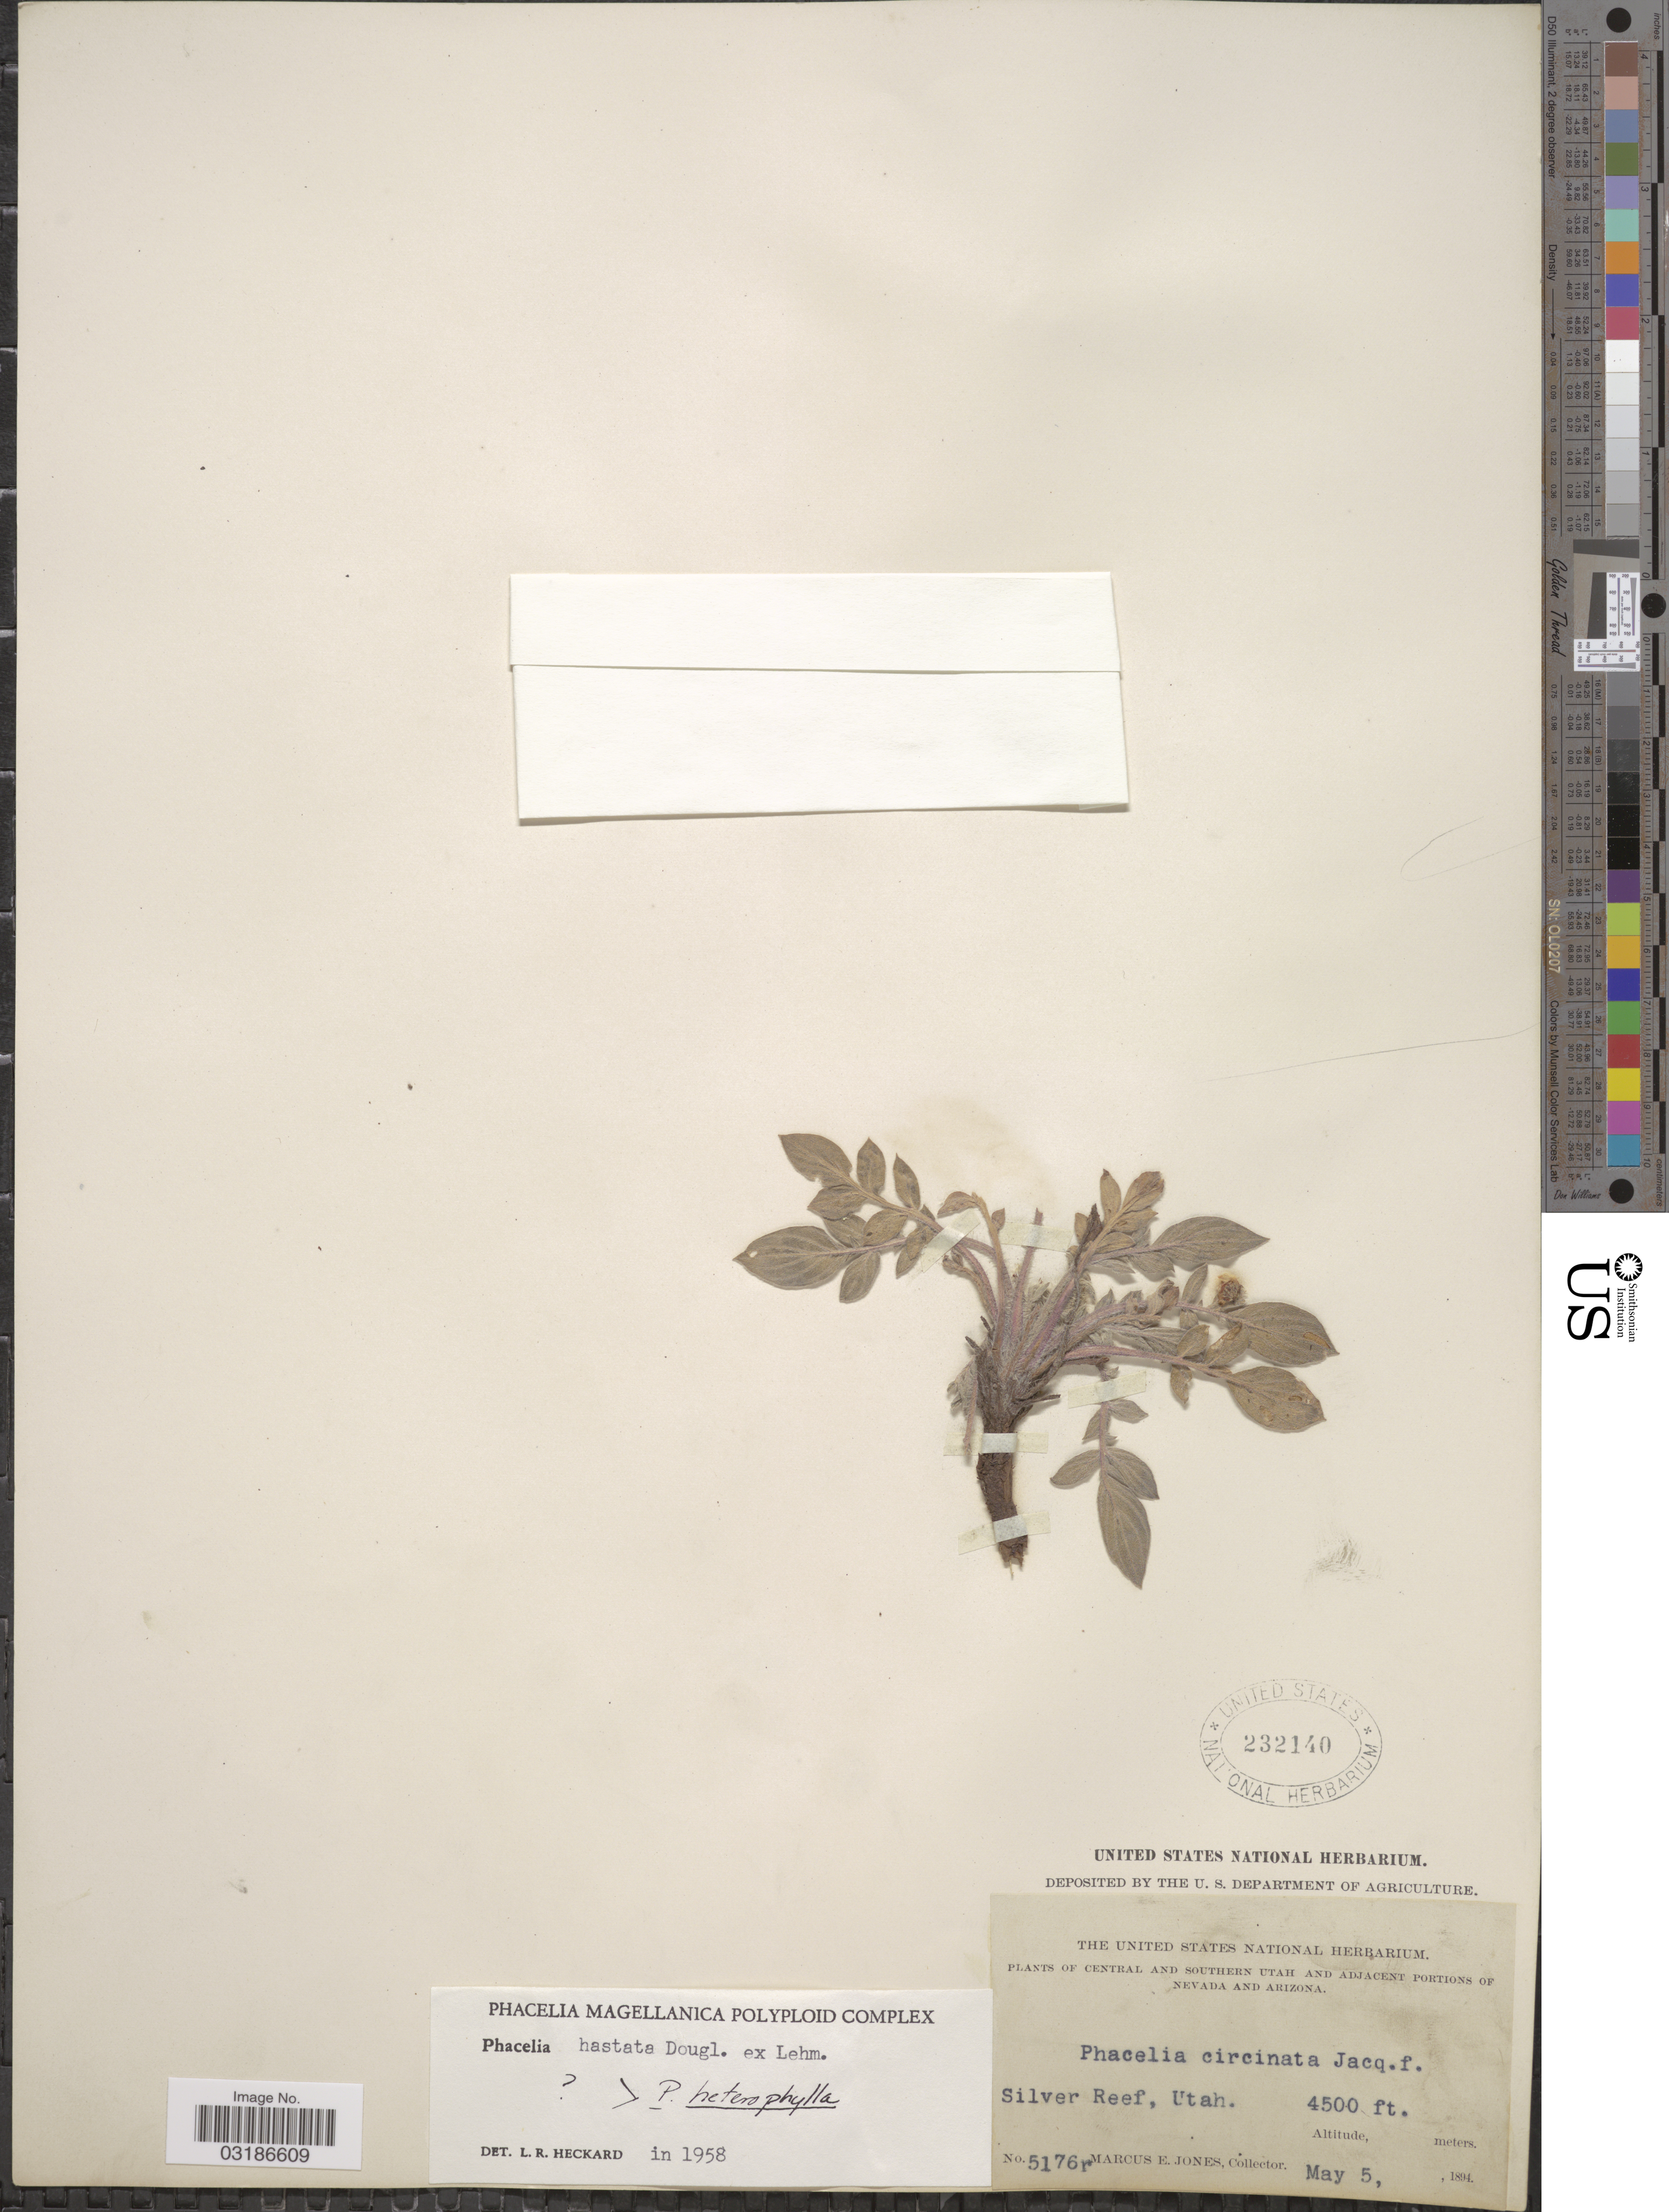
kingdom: Plantae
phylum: Tracheophyta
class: Magnoliopsida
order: Boraginales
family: Hydrophyllaceae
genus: Phacelia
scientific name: Phacelia hastata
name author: Douglas ex Lehm.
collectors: M. E. Jones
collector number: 5176r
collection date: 1894-05-05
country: United States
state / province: Utah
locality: Central and Southern Utah, Silver Reef, Utah.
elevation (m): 1372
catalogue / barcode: US 232140